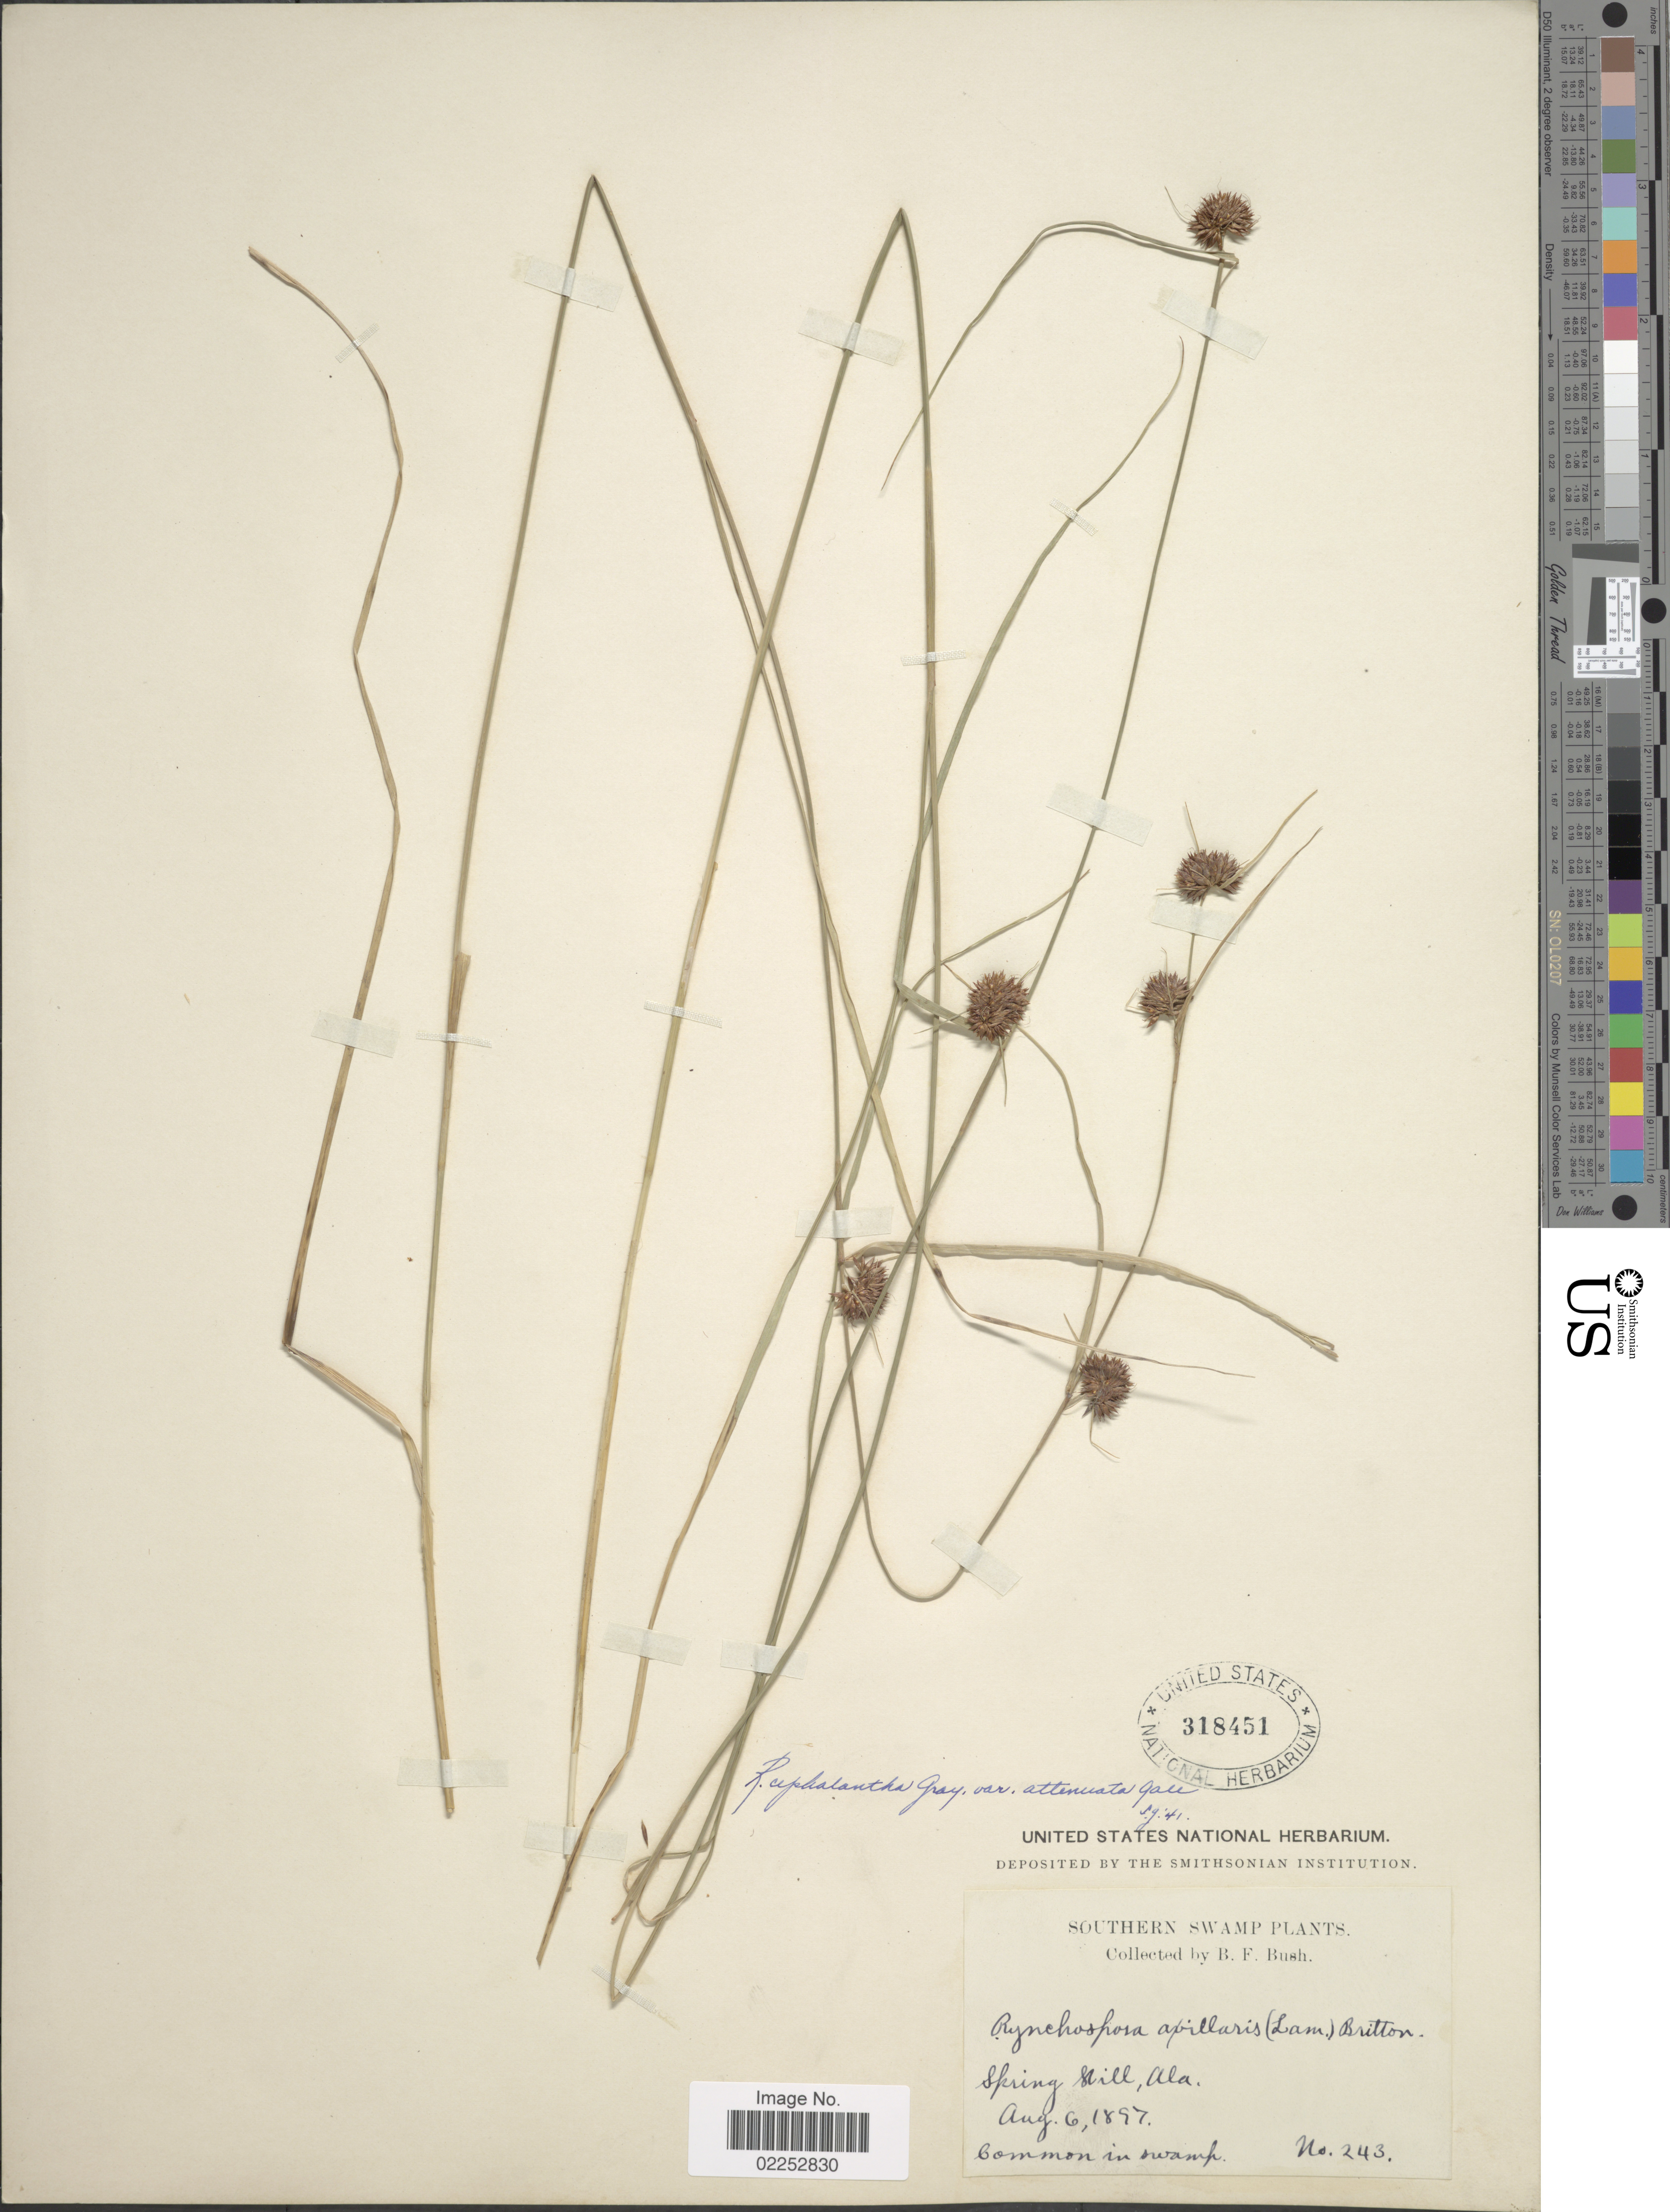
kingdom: Plantae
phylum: Tracheophyta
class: Liliopsida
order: Poales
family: Cyperaceae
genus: Rhynchospora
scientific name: Rhynchospora cephalantha var. attenuata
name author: Gale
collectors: B. F. Bush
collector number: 243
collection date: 1897-08-06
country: United States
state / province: Alabama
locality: Southern Swamp. Spring Mill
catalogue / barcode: US 318451